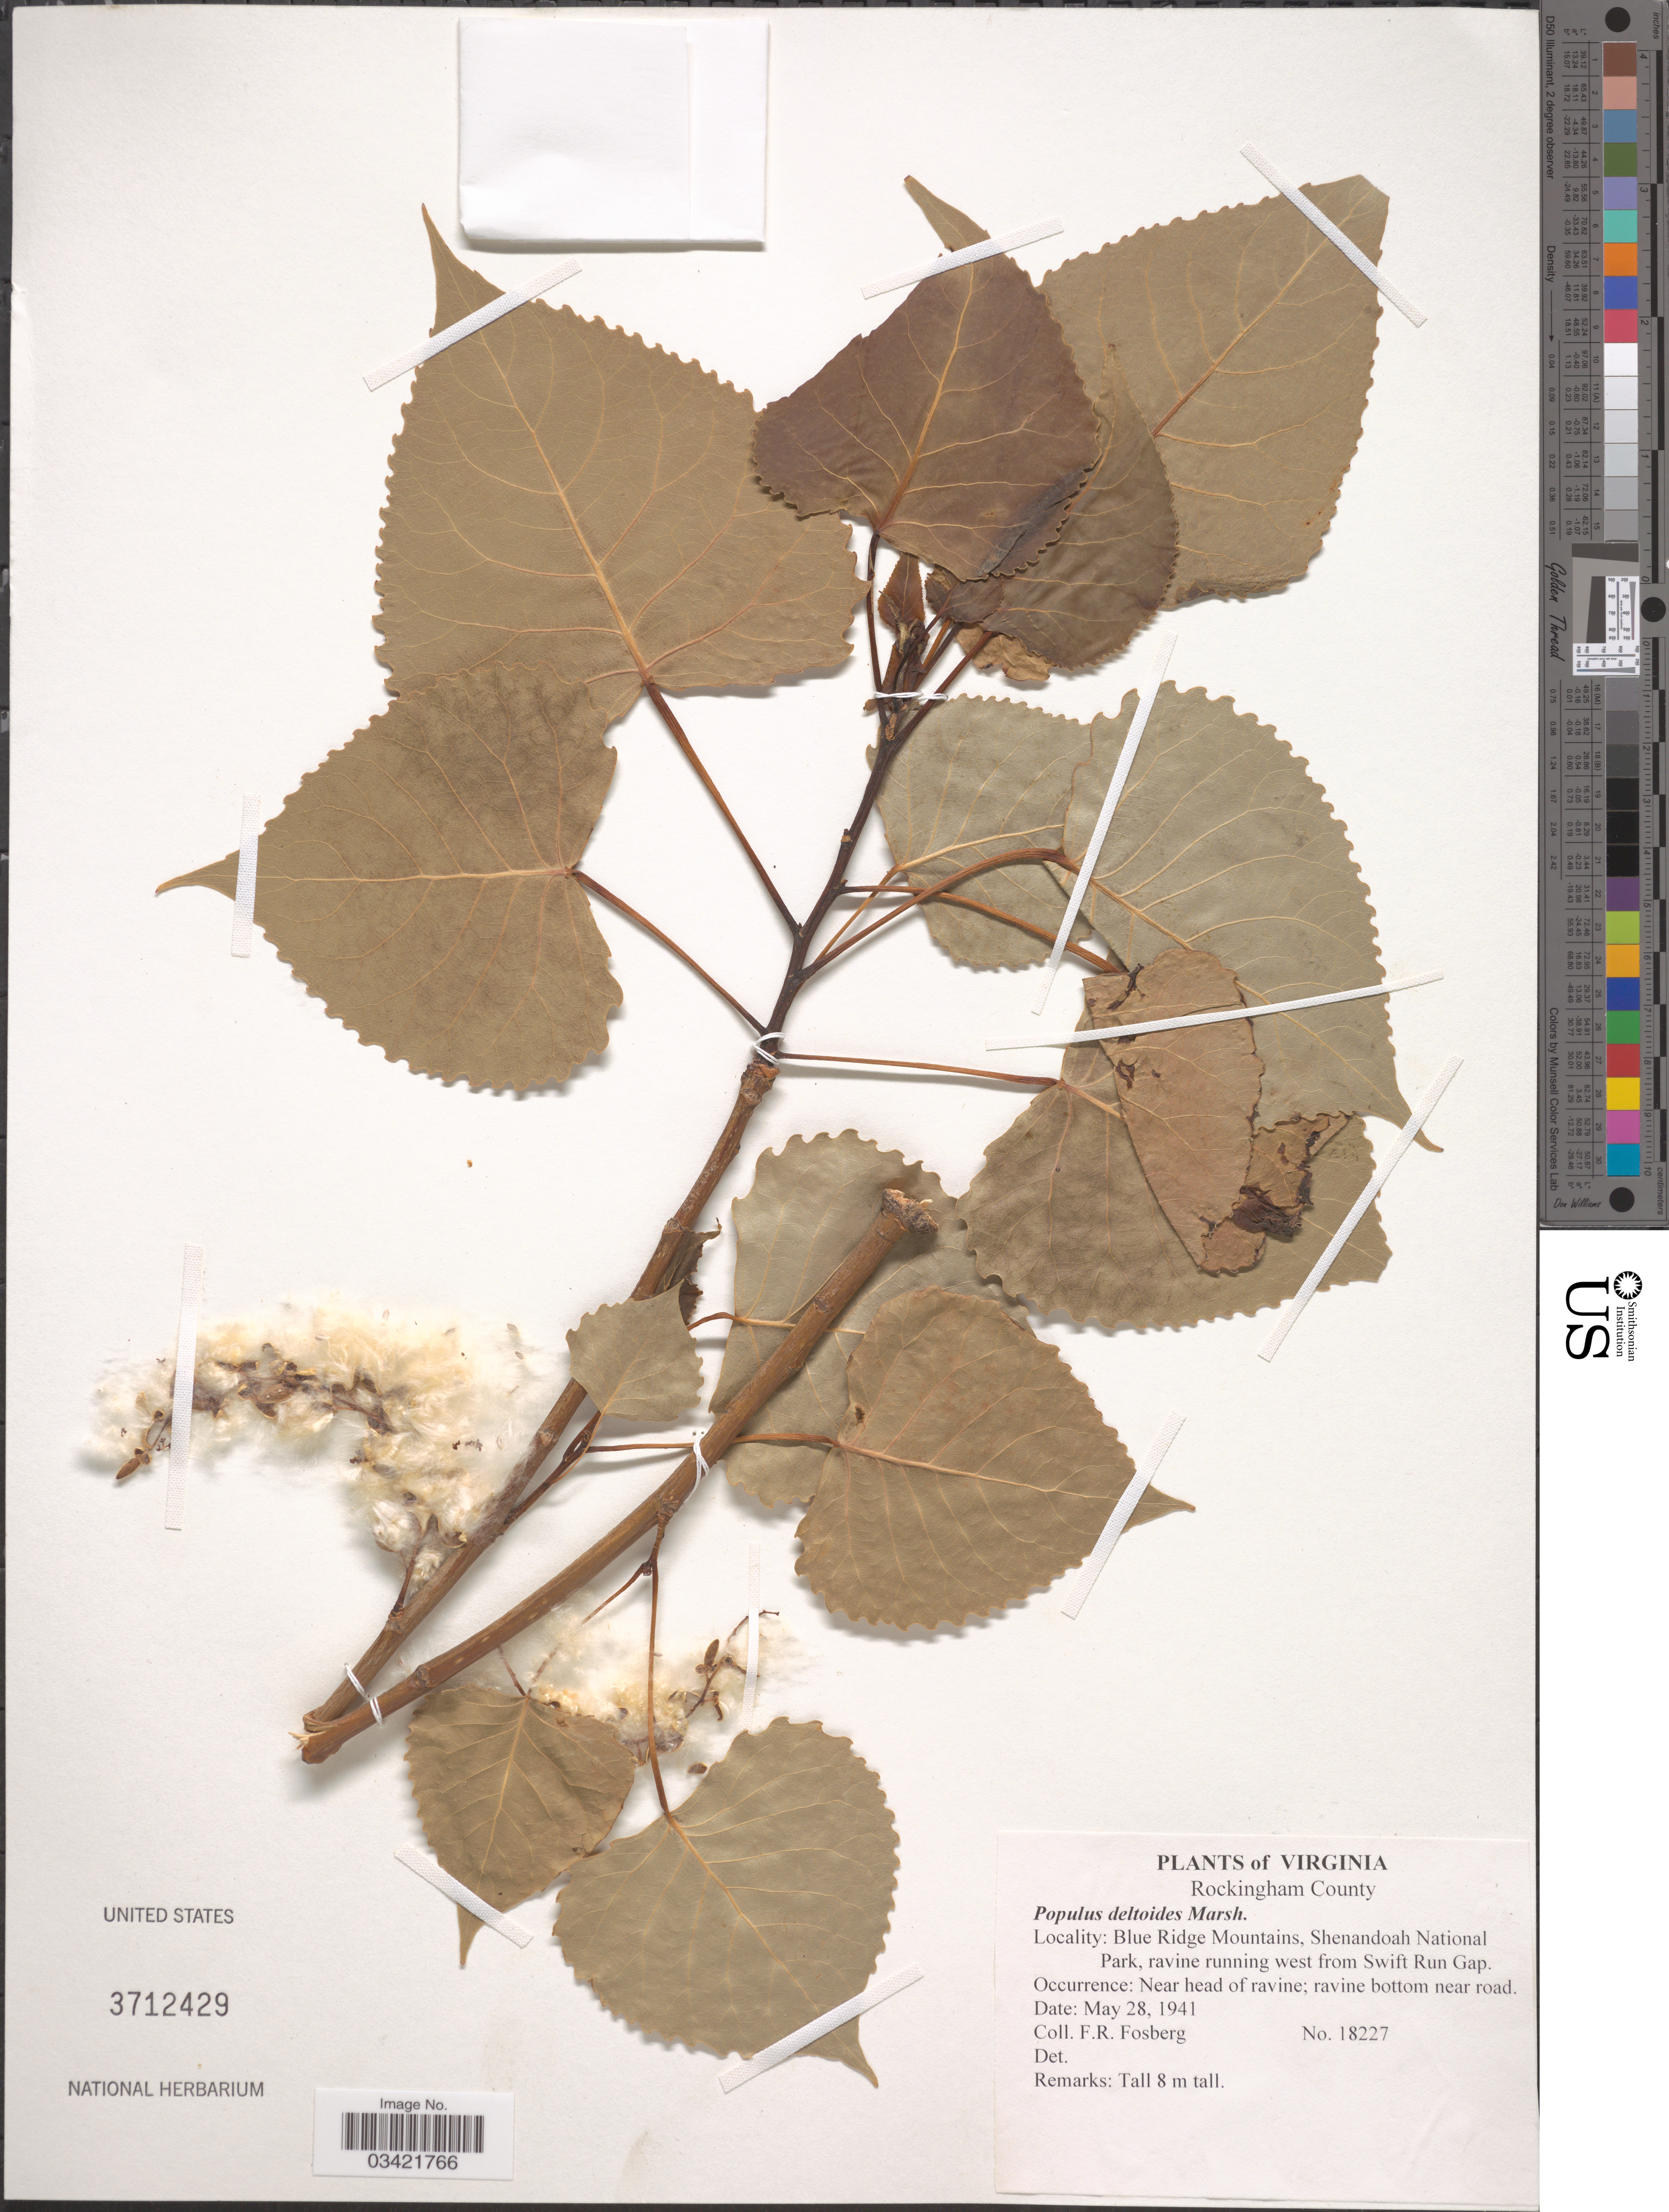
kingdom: Plantae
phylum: Tracheophyta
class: Magnoliopsida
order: Malpighiales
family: Salicaceae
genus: Populus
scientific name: Populus deltoides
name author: W. Bartram ex Marshall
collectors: F. R. Fosberg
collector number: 18227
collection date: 1941-05-28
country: United States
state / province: Virginia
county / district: Rockingham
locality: Blue Ridge Mountains, Shenandoah National Park, ravine running west from Swift Run Gap. Near head of ravine; ravine bottom near road.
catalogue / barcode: US 3712429